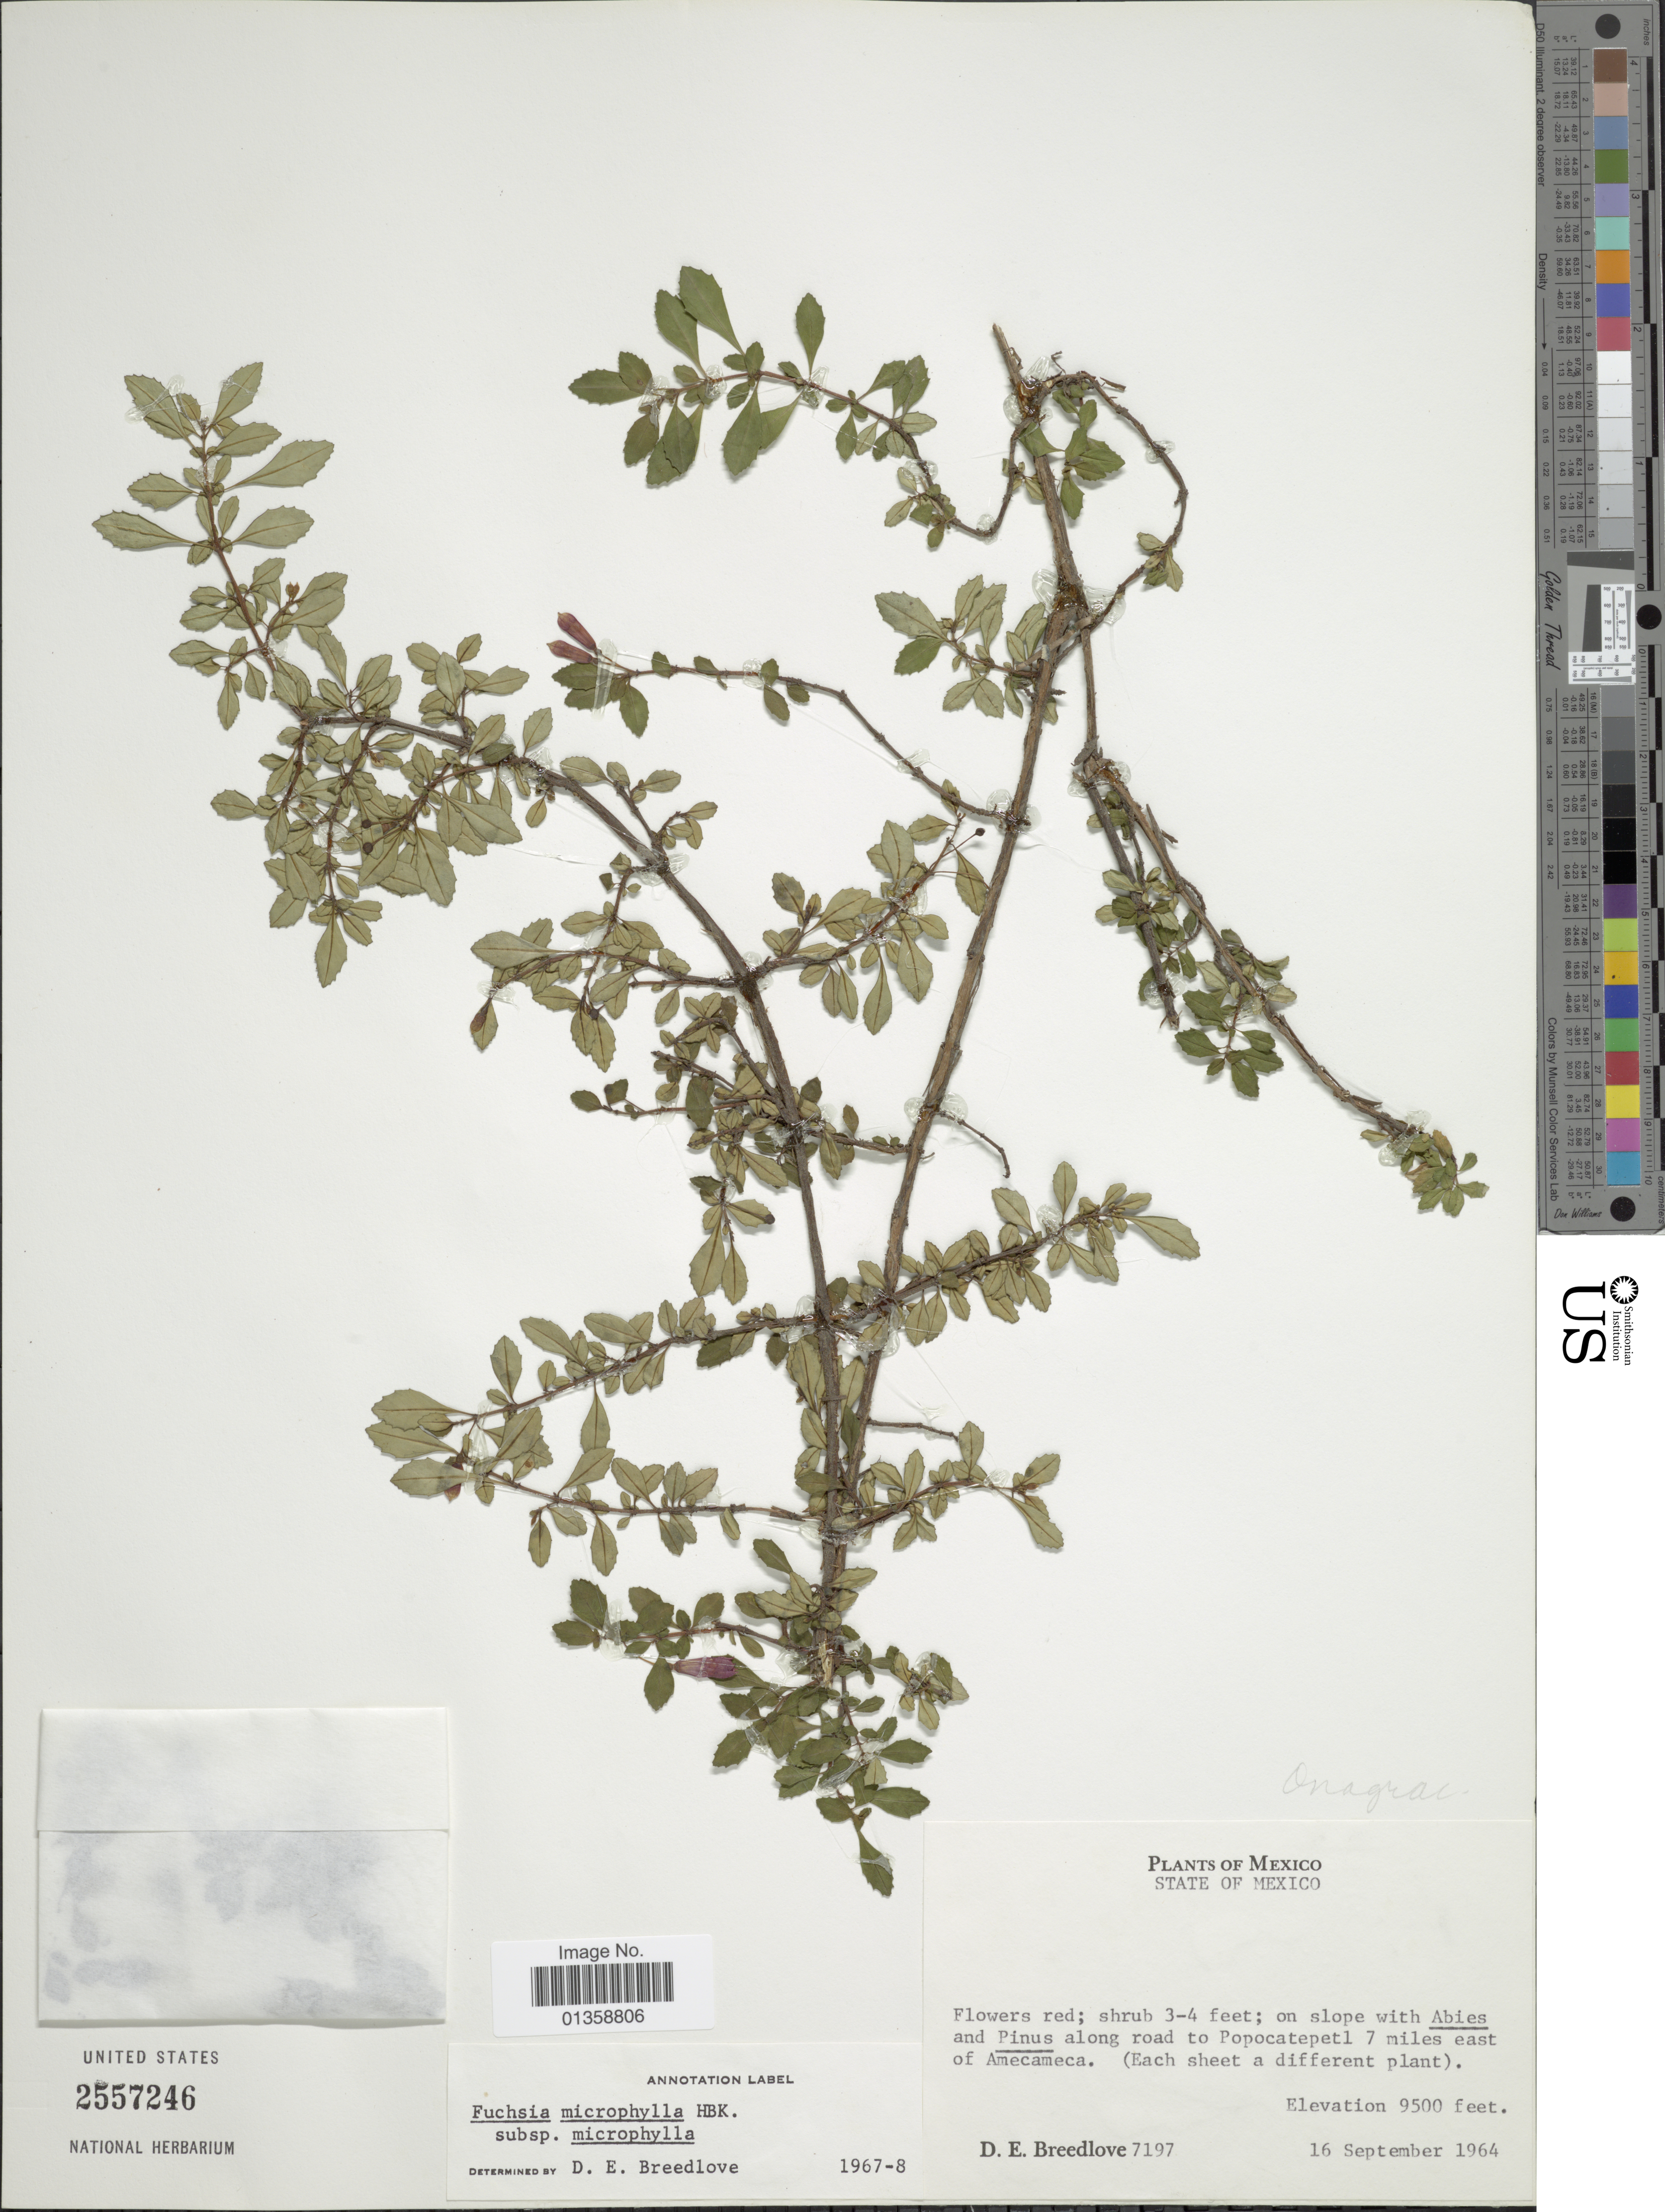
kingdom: Plantae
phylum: Tracheophyta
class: Magnoliopsida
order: Myrtales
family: Onagraceae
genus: Fuchsia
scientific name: Fuchsia microphylla subsp. microphylla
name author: Kunth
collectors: D. E. Breedlove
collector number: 7197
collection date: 1964-09-16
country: Mexico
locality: State of Mexico, along road to Popocateper1 7 miles east of Amecameca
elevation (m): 2896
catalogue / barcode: US 2557246